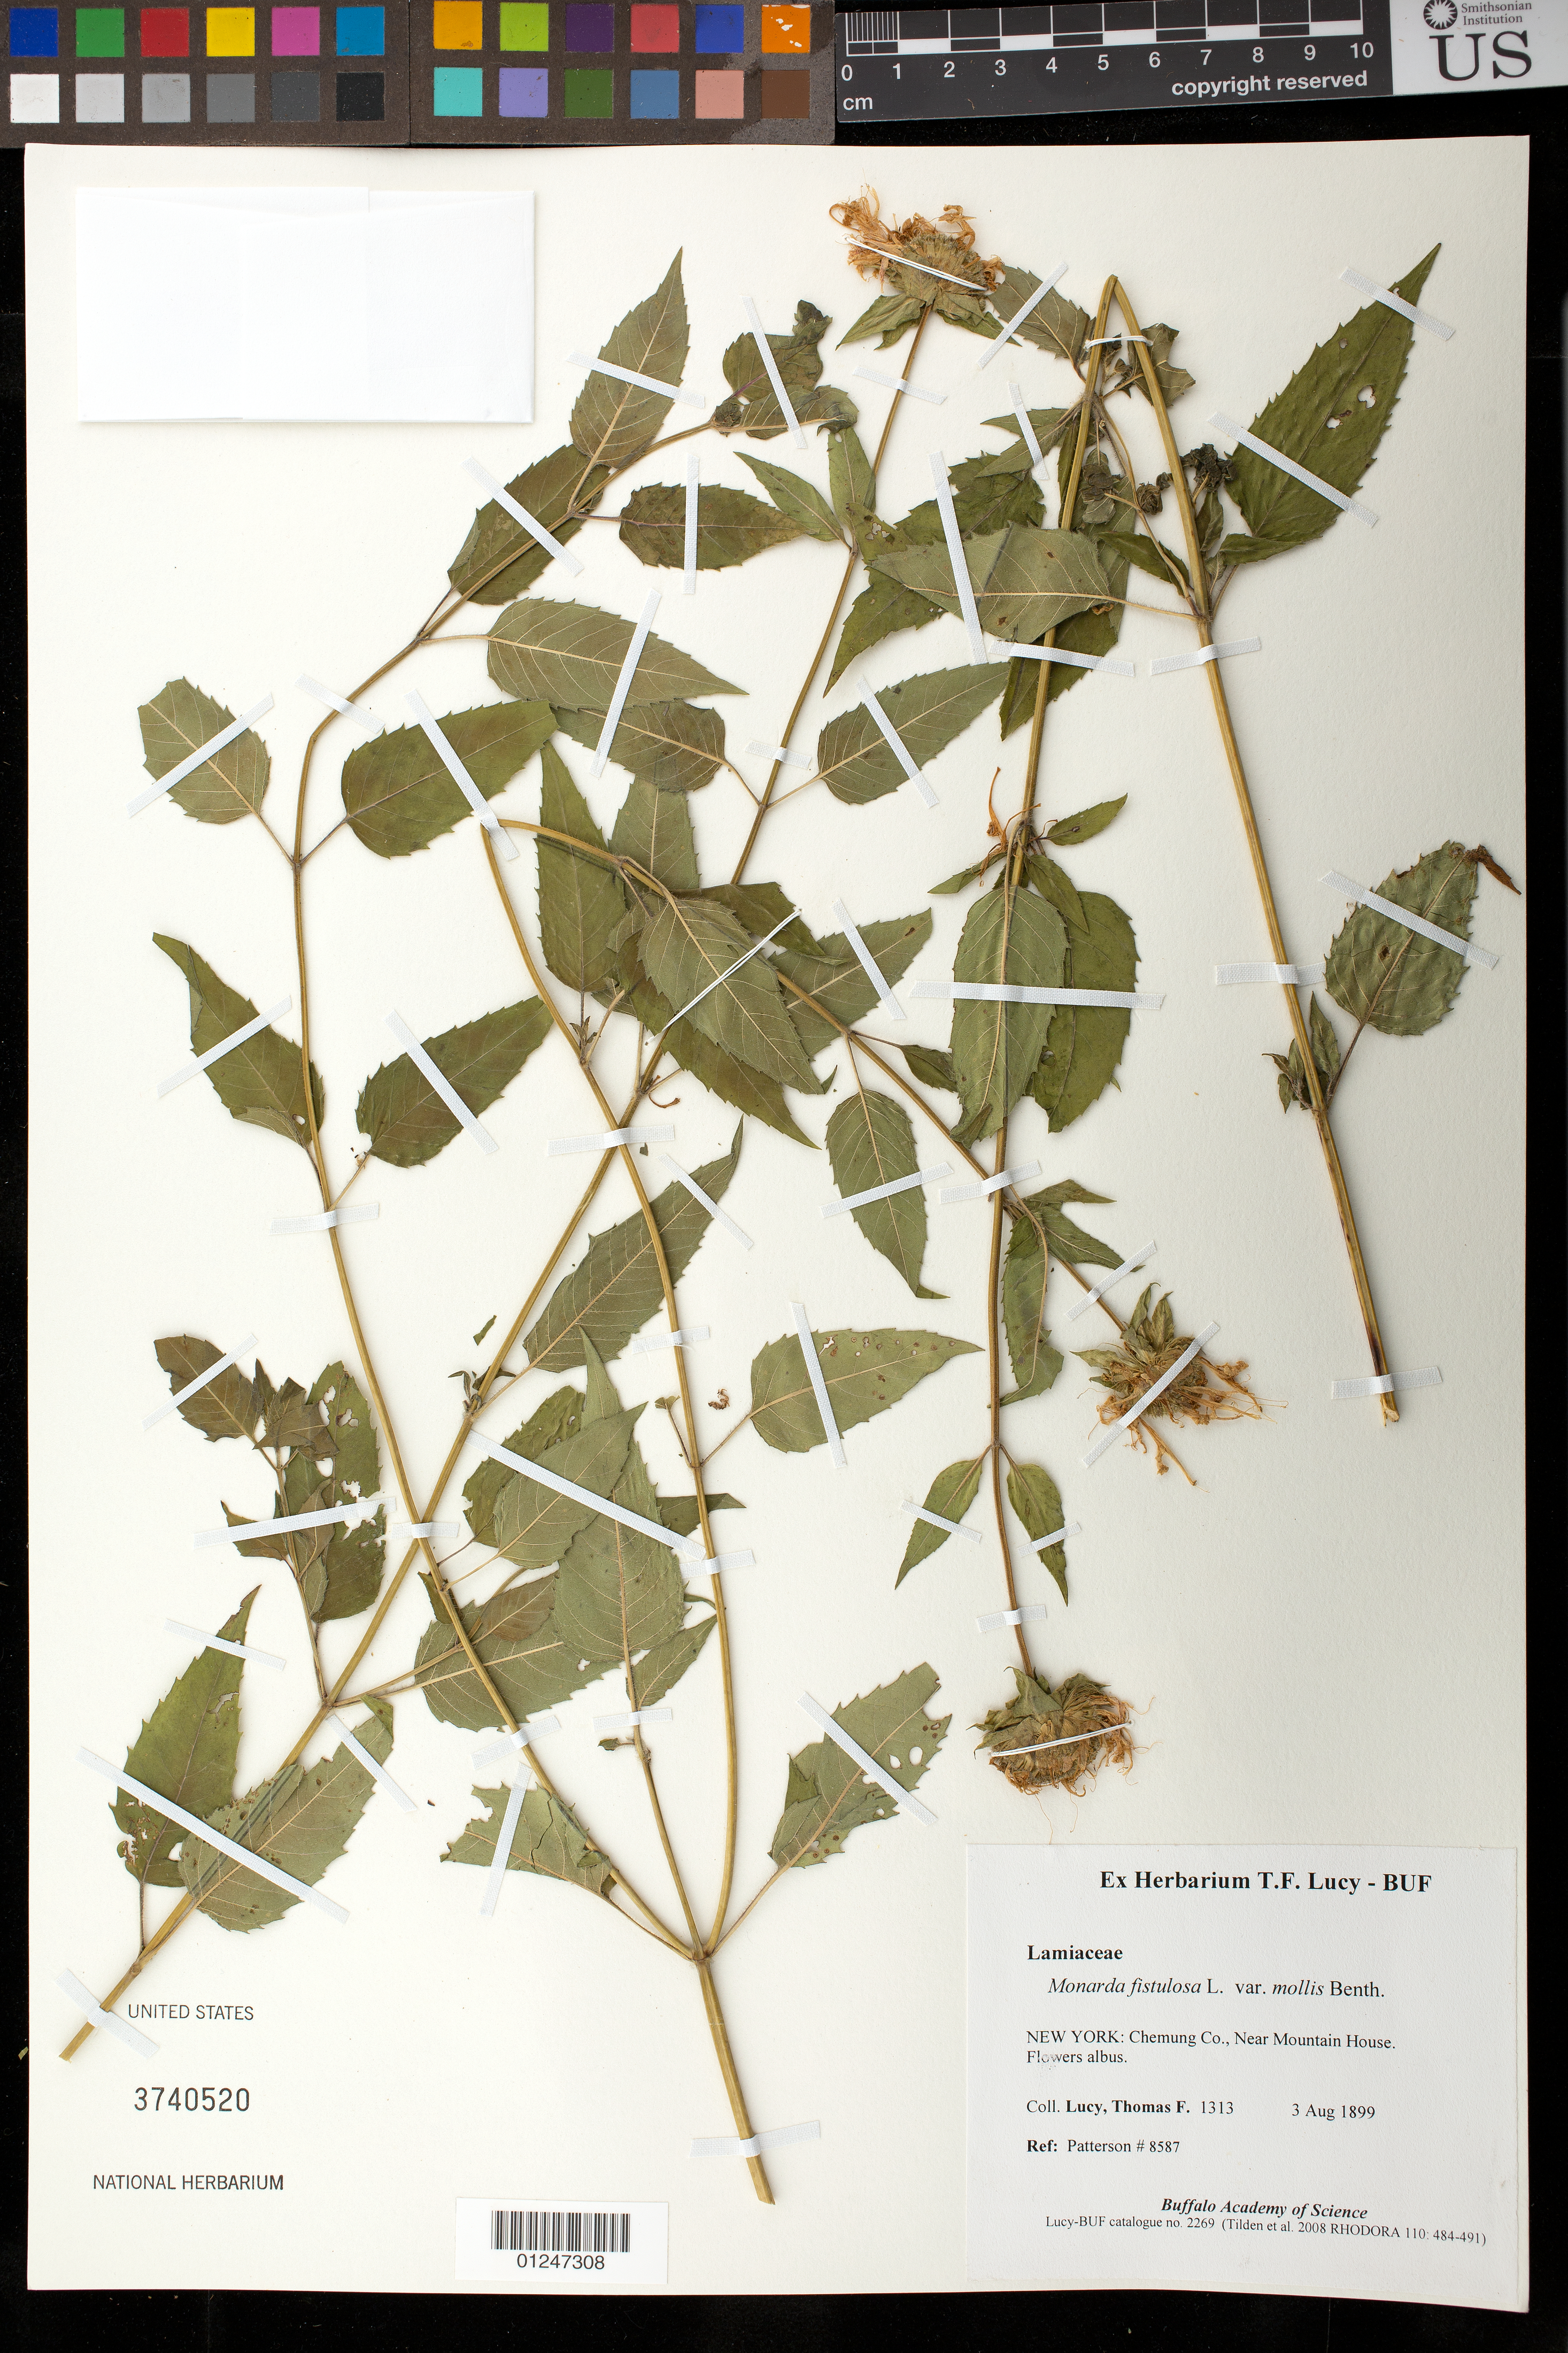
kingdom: Plantae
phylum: Tracheophyta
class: Magnoliopsida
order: Lamiales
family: Lamiaceae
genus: Monarda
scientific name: Monarda fistulosa var. mollis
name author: (L.) L.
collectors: T. Lucy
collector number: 1313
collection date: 1899-08-03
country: United States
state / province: New York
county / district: Chemung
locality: Near Mountain House.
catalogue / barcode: US 3740520